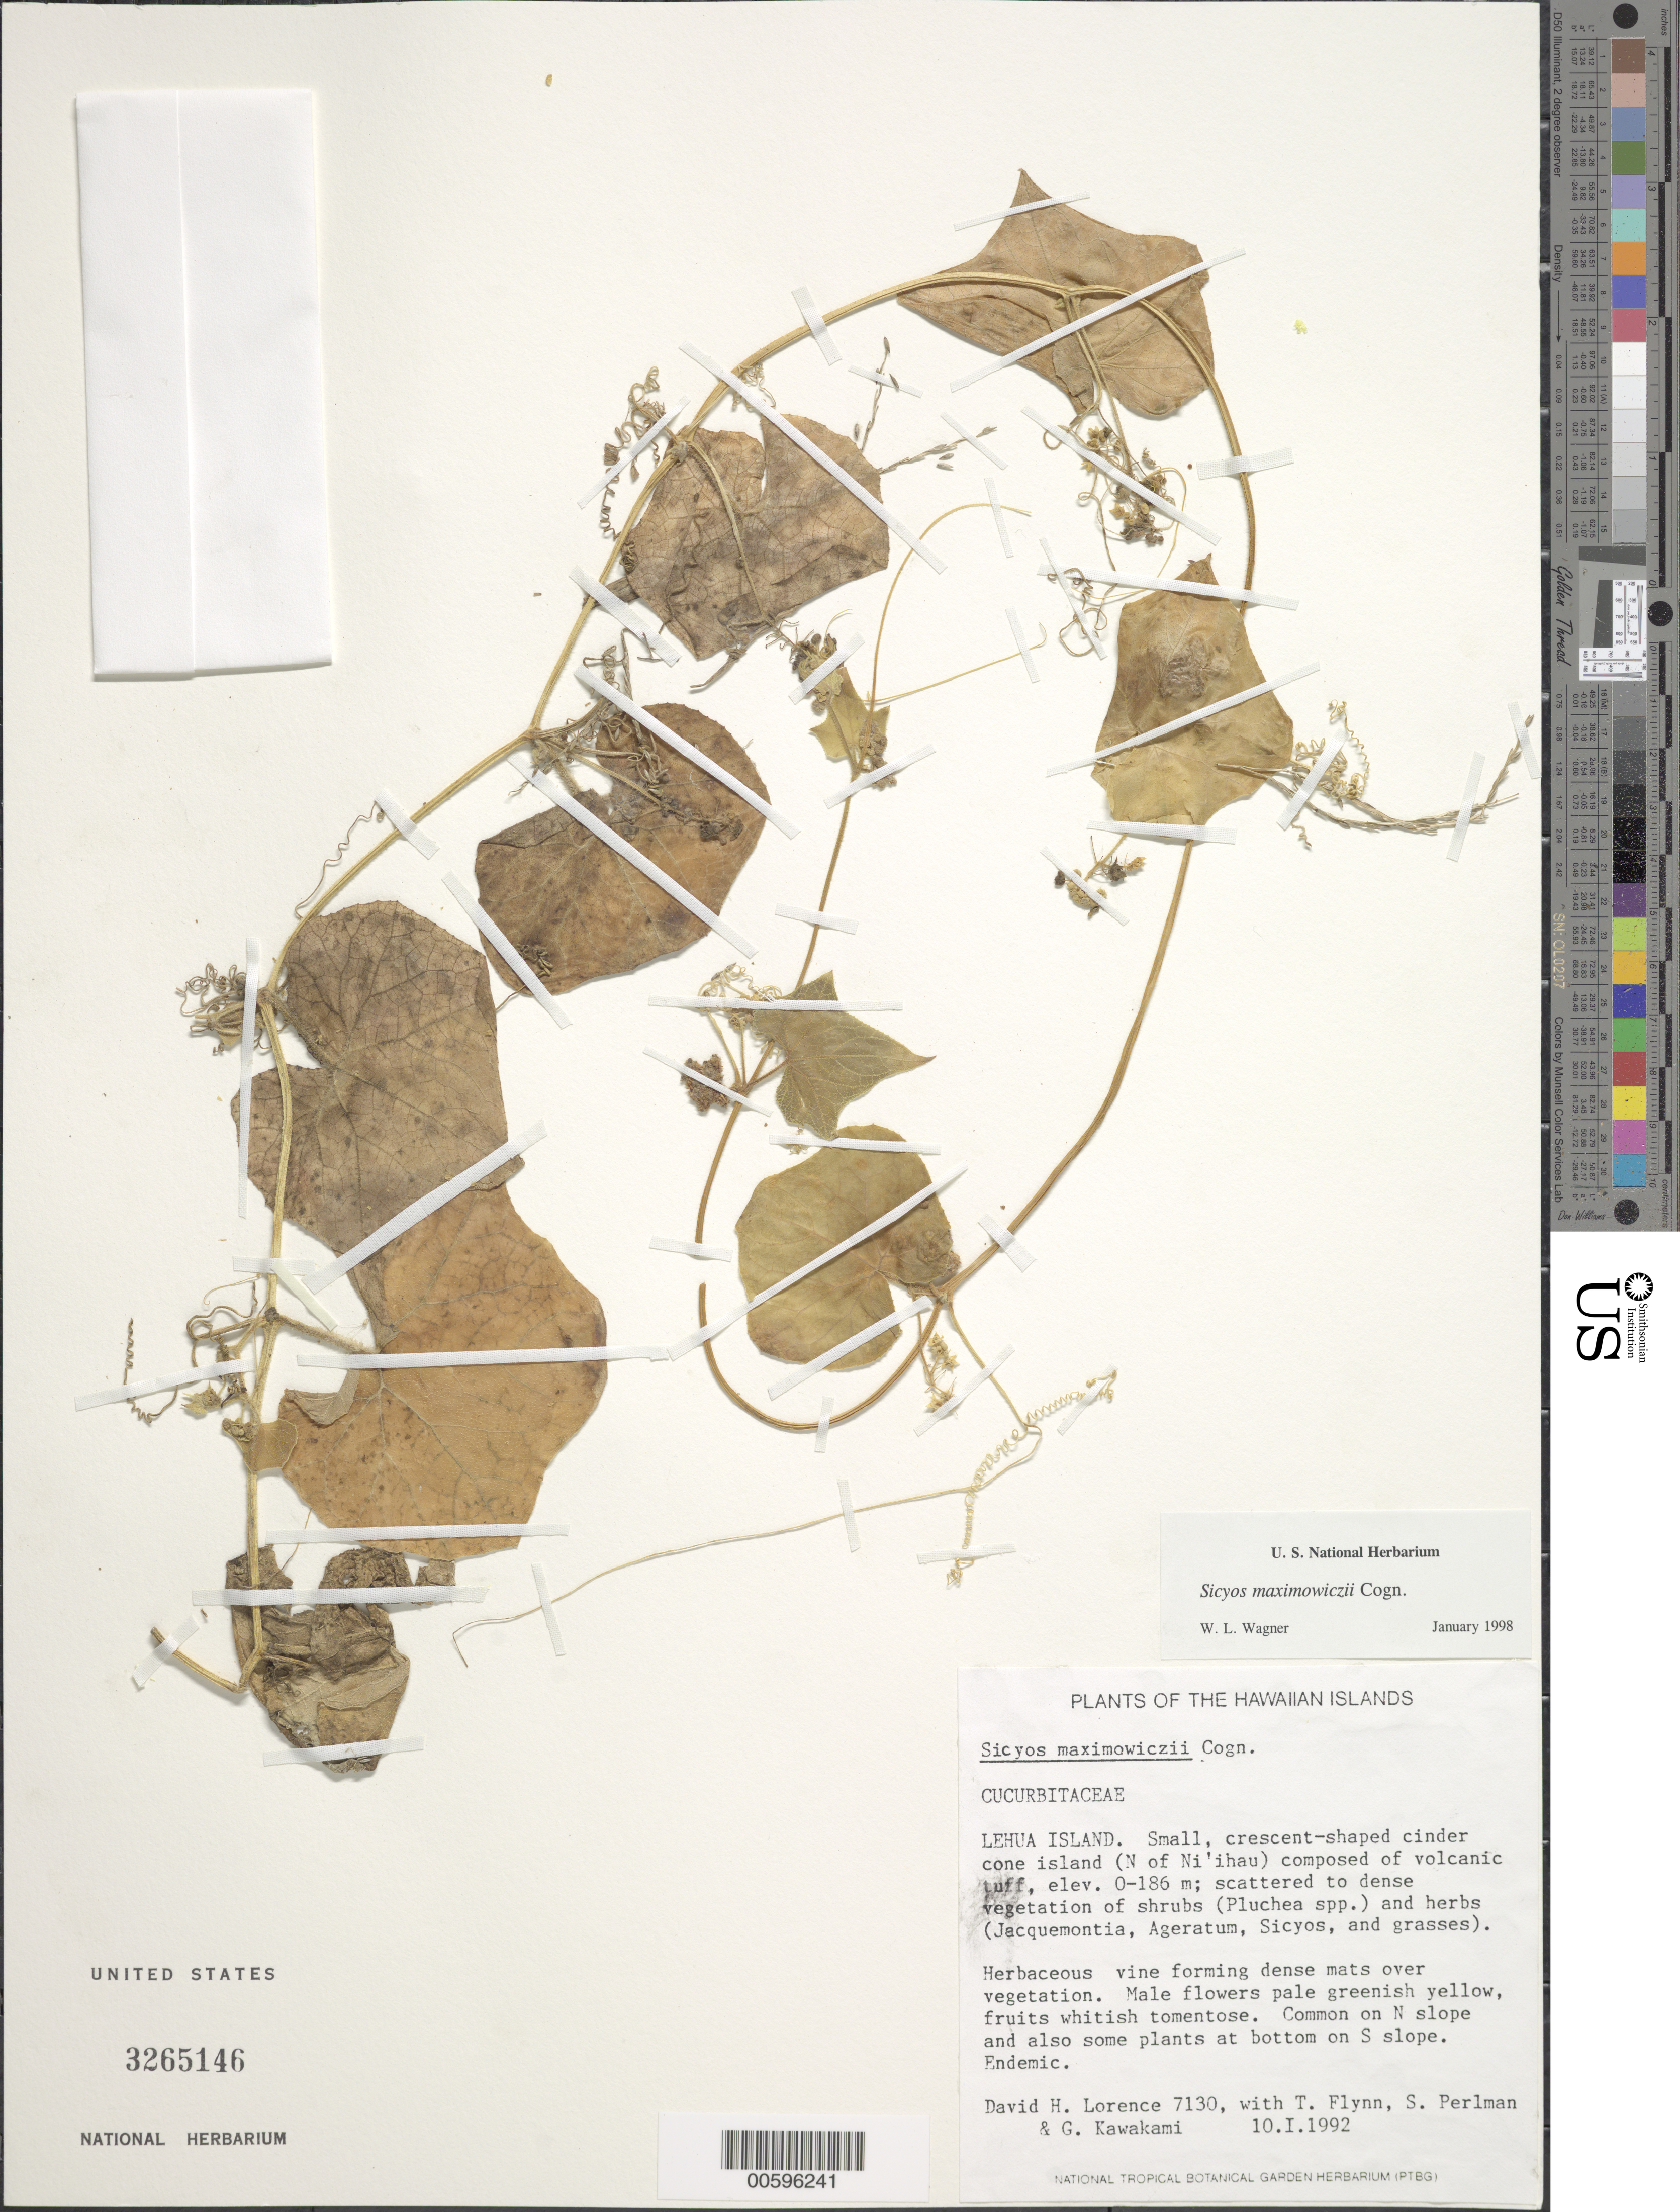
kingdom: Plantae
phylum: Tracheophyta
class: Magnoliopsida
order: Cucurbitales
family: Cucurbitaceae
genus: Sicyos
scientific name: Sicyos maximowiczii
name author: Cogn.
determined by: Wagner, W. L., (BOT), Smithsonian Institution - National Museum of Natural History (UNITED STATES)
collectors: D. Lorence, T. W. Flynn, S. P. Perlman & G. Kawakami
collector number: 7130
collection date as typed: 10 Jan 1992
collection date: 1992-01-10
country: United States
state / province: Hawaii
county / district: Kauai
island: Lehua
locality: Small, cresent-shaped cinder cone island (N of Ni'ihau).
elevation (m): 0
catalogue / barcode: US 3265146